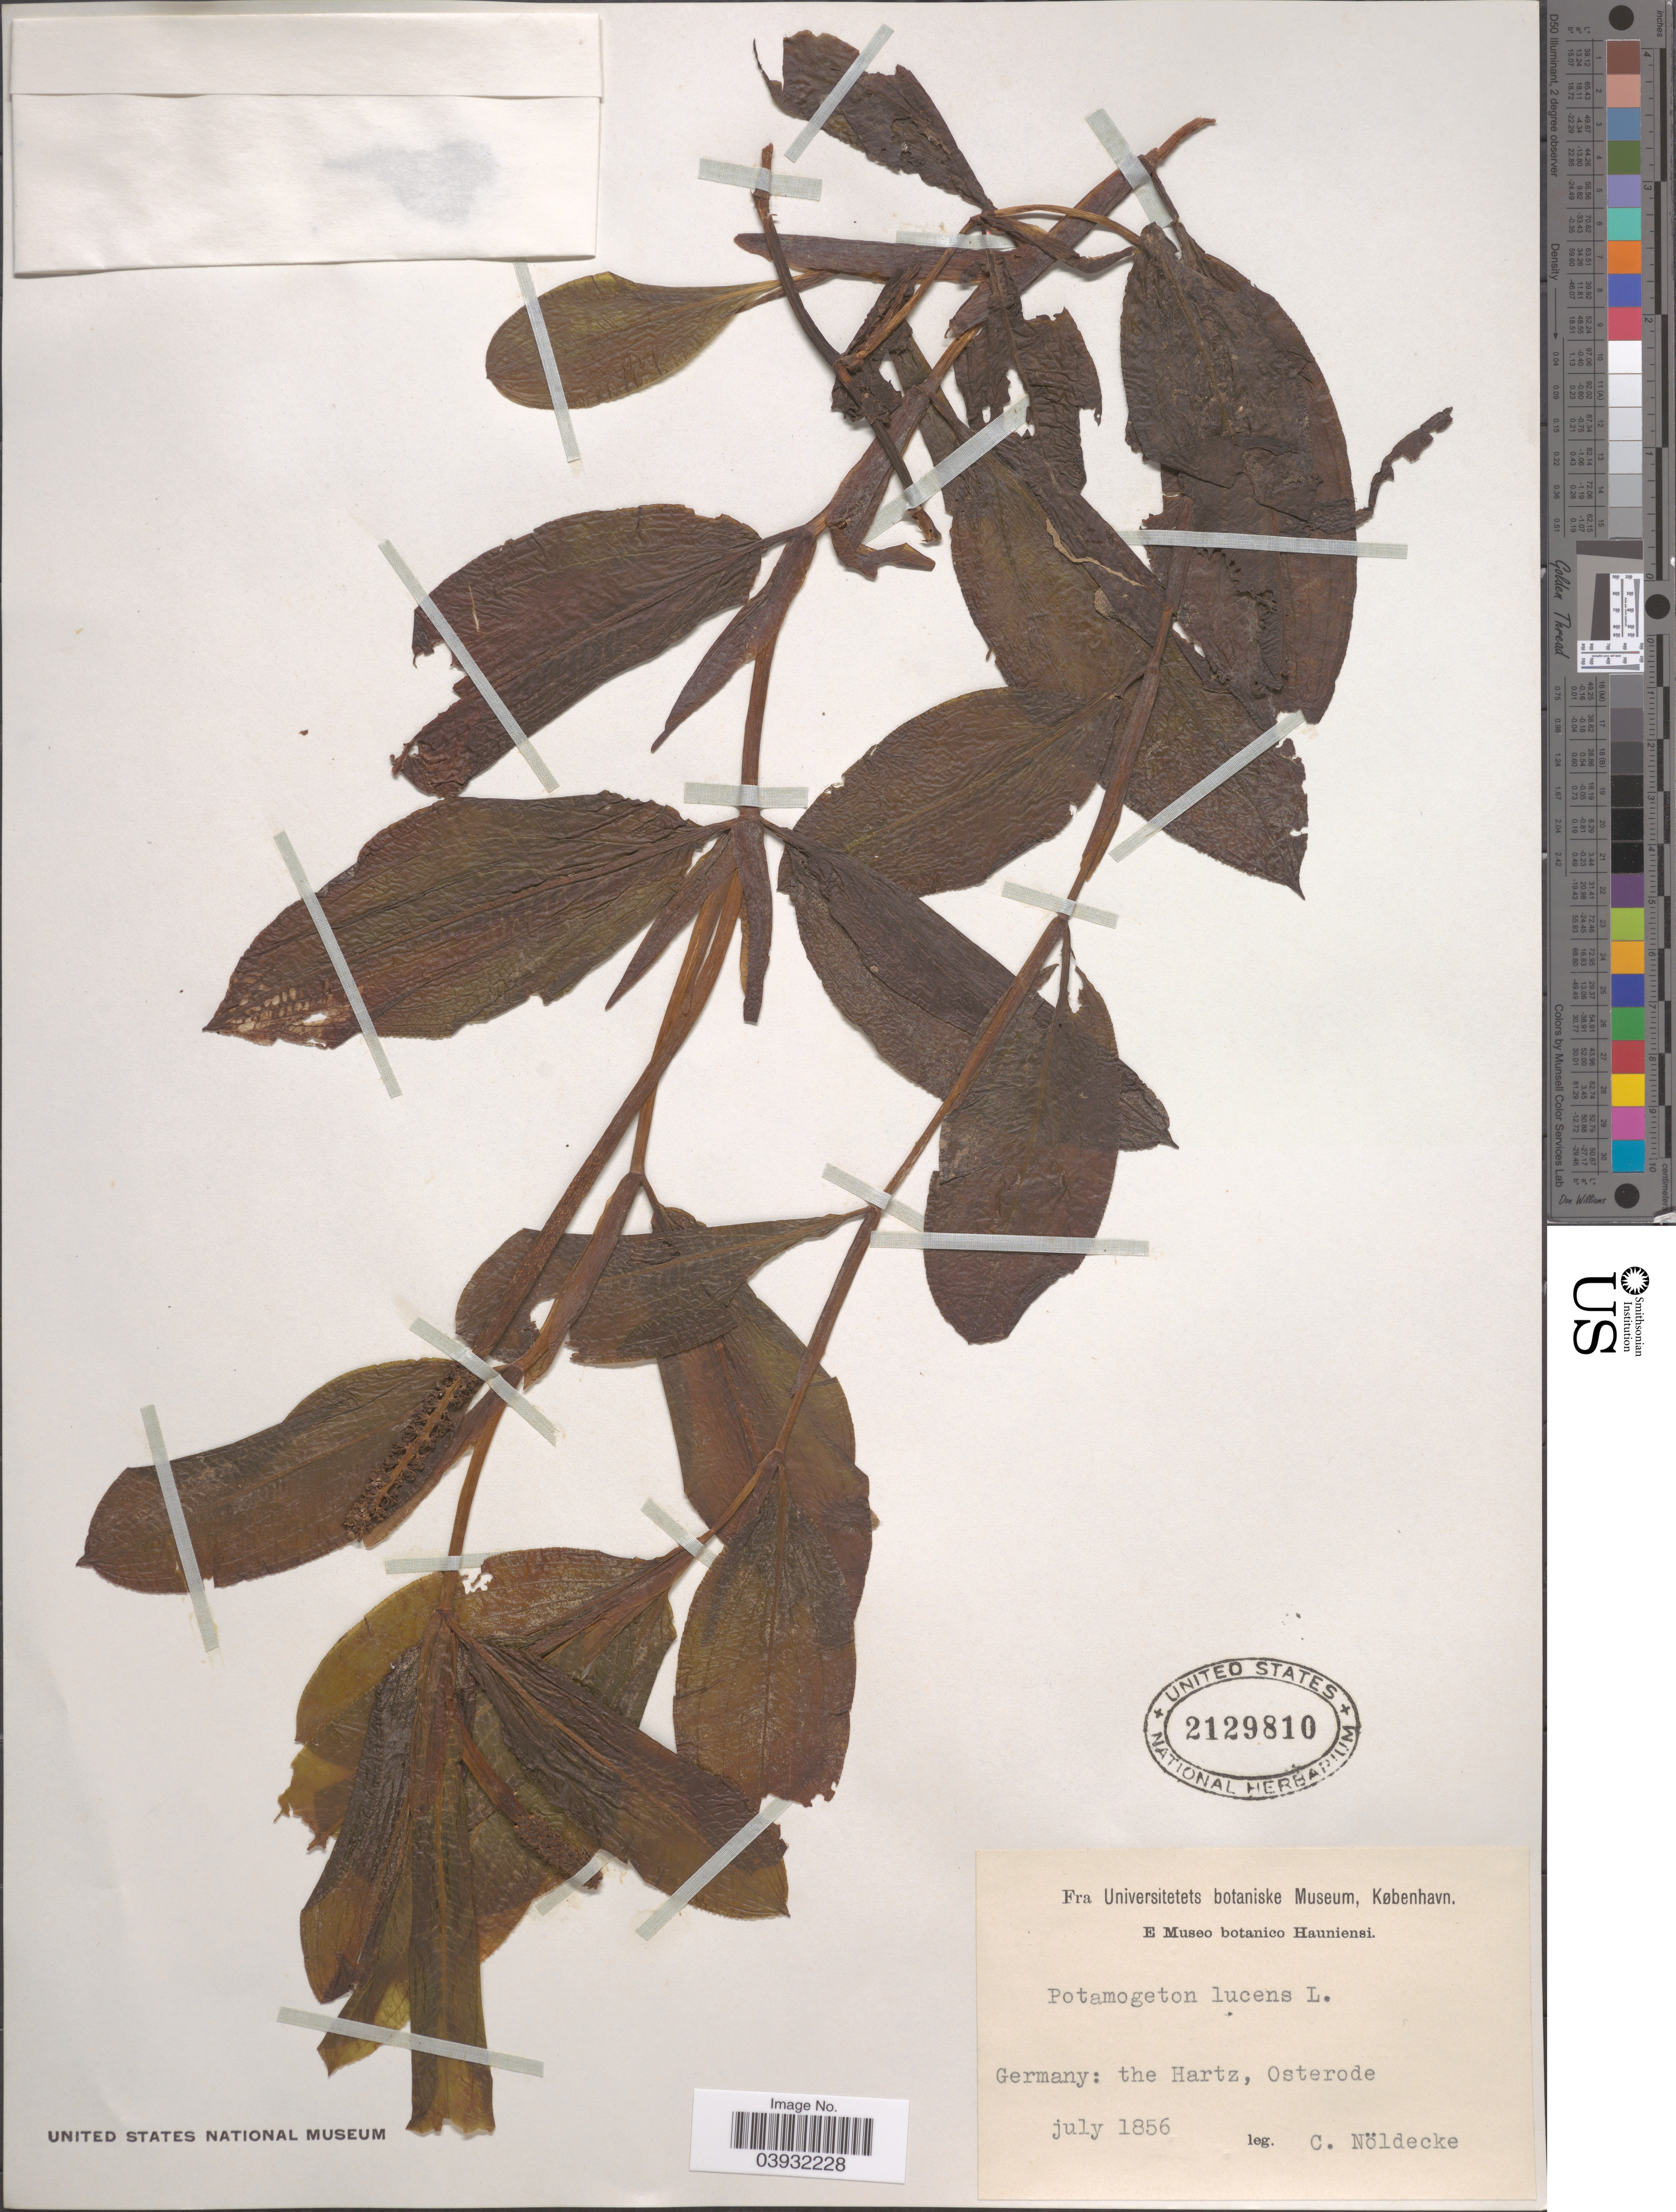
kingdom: Plantae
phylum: Tracheophyta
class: Liliopsida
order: Alismatales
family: Potamogetonaceae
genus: Potamogeton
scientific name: Potamogeton lucens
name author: L.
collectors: C. Noldeke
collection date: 1856-07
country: Germany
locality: The Hartz, Osterode.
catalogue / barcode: US 2129810